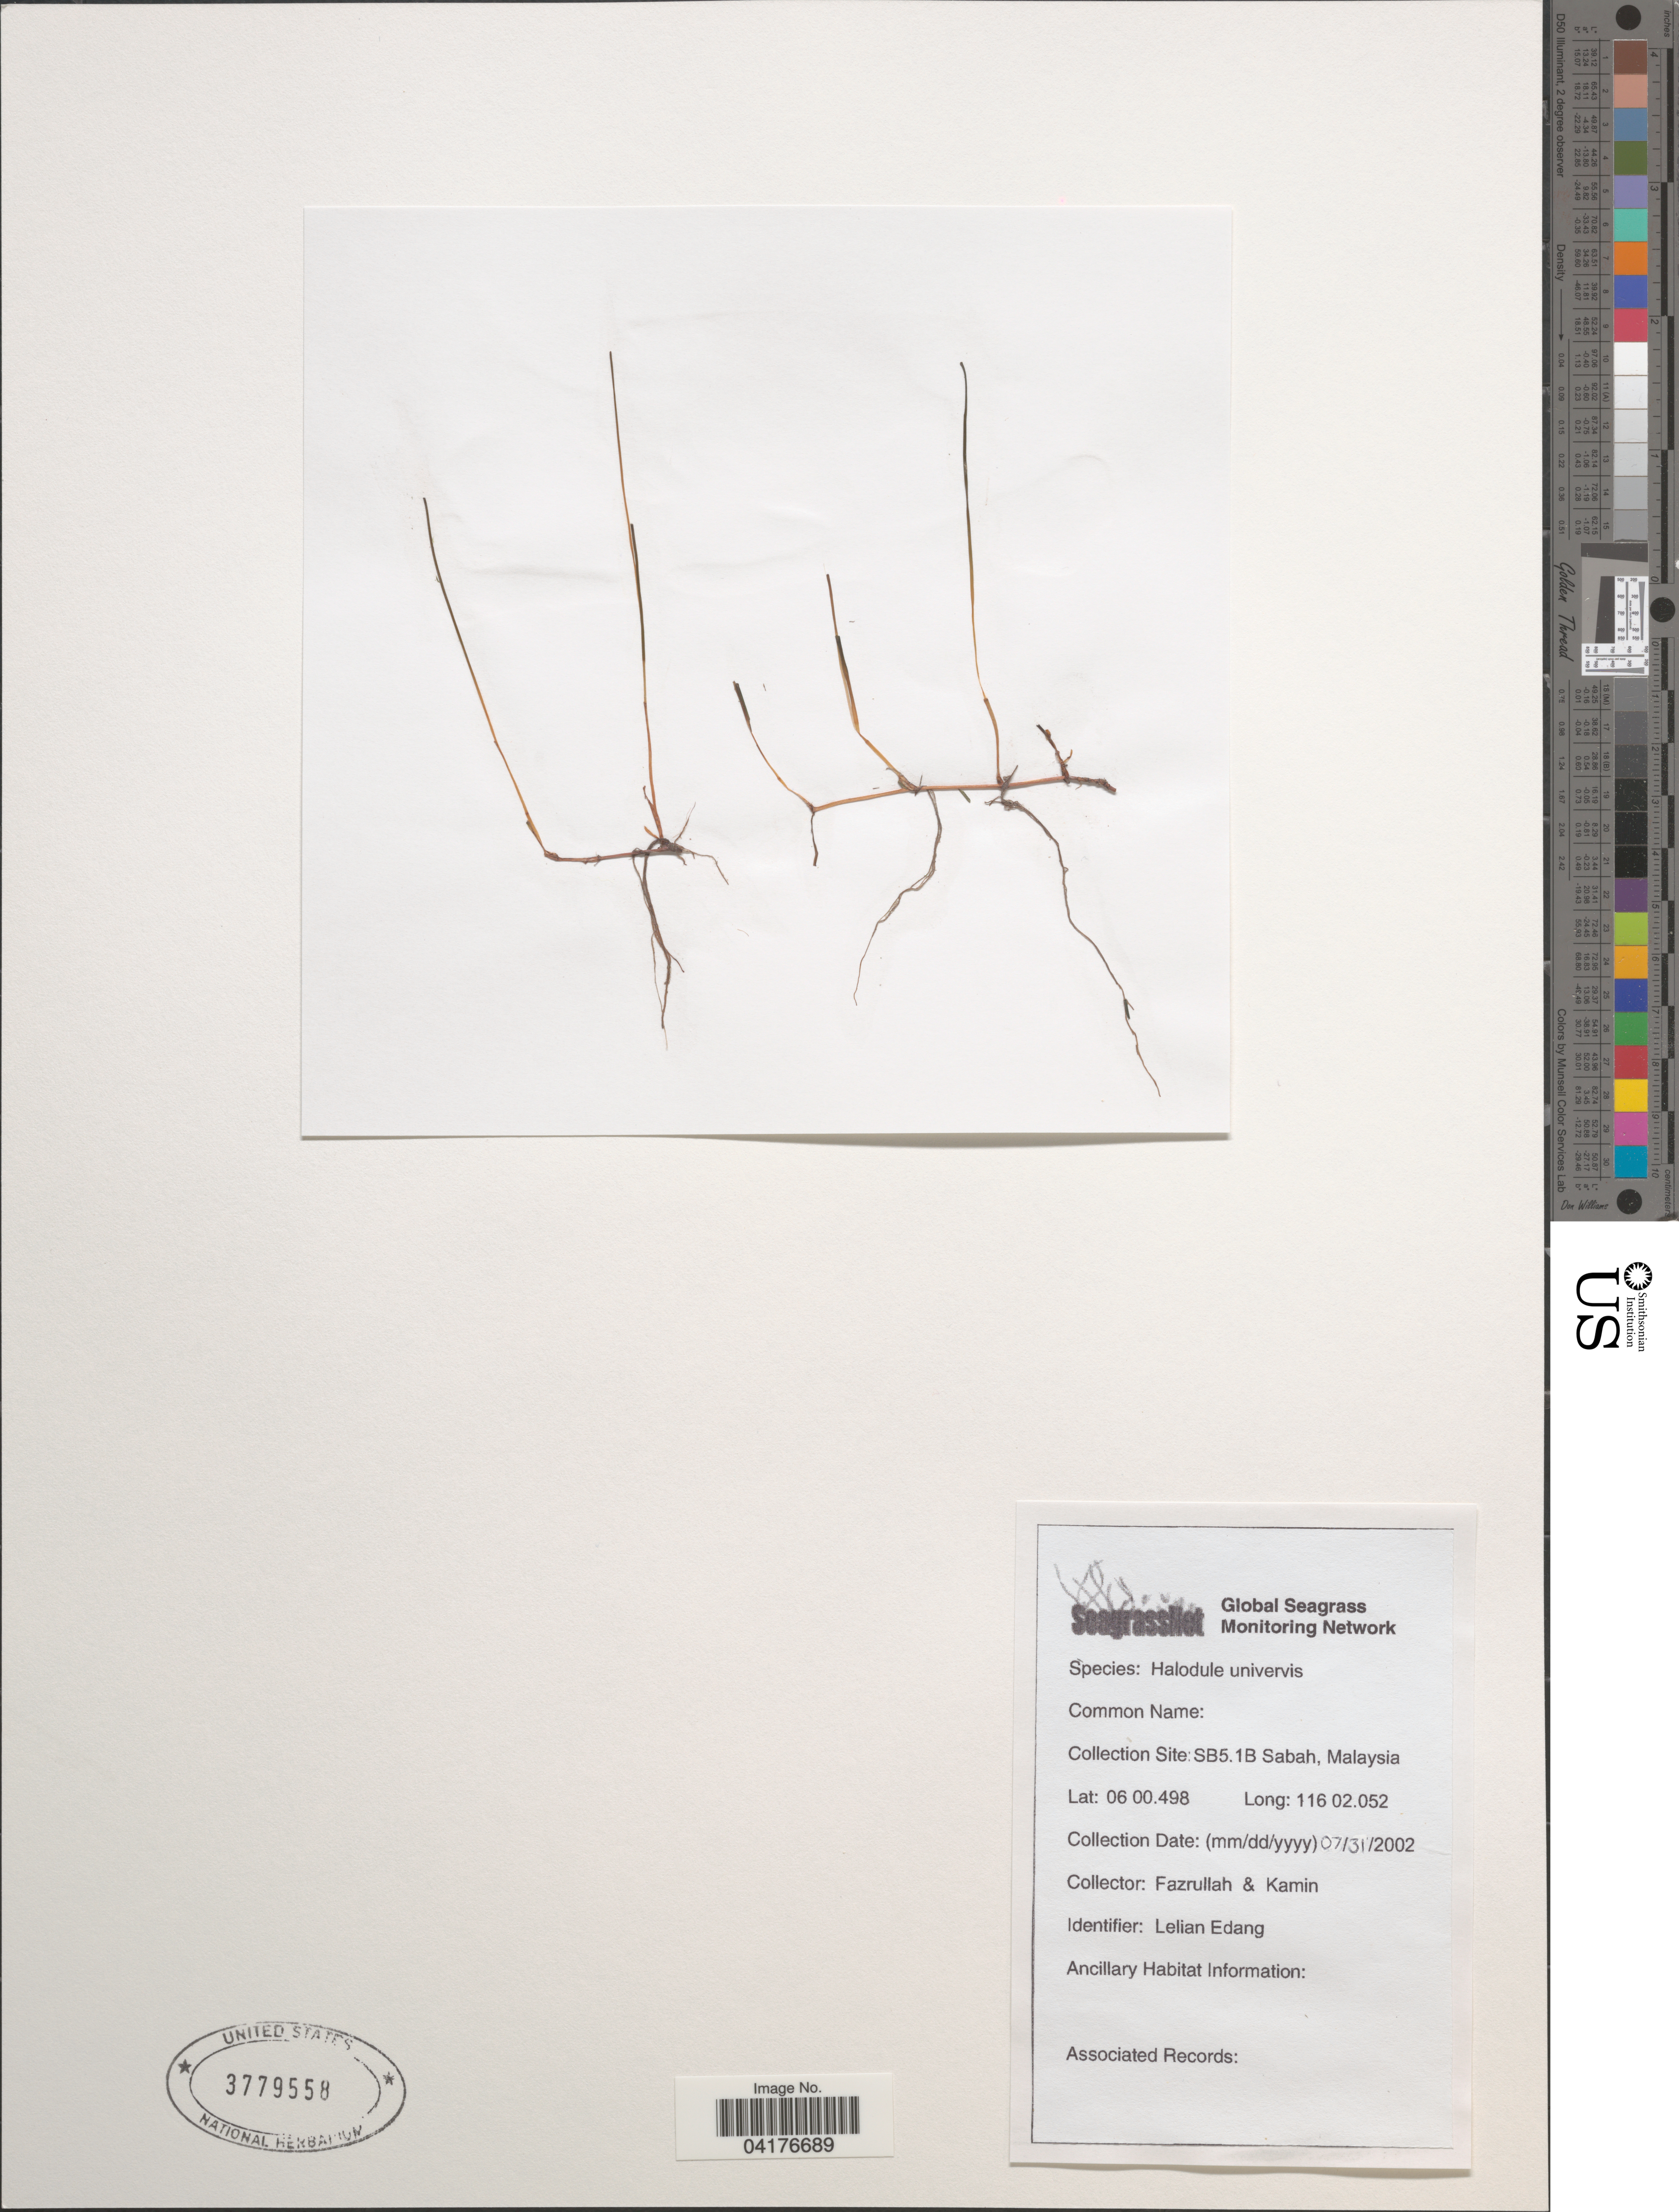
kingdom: Plantae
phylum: Tracheophyta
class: Liliopsida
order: Alismatales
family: Cymodoceaceae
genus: Halodule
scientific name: Halodule uninervis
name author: (Forssk.) Asch.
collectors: Fazrullah & Kamin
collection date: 2002-07-31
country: Malaysia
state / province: Sabah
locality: SB5.1B.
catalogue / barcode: US 3779558